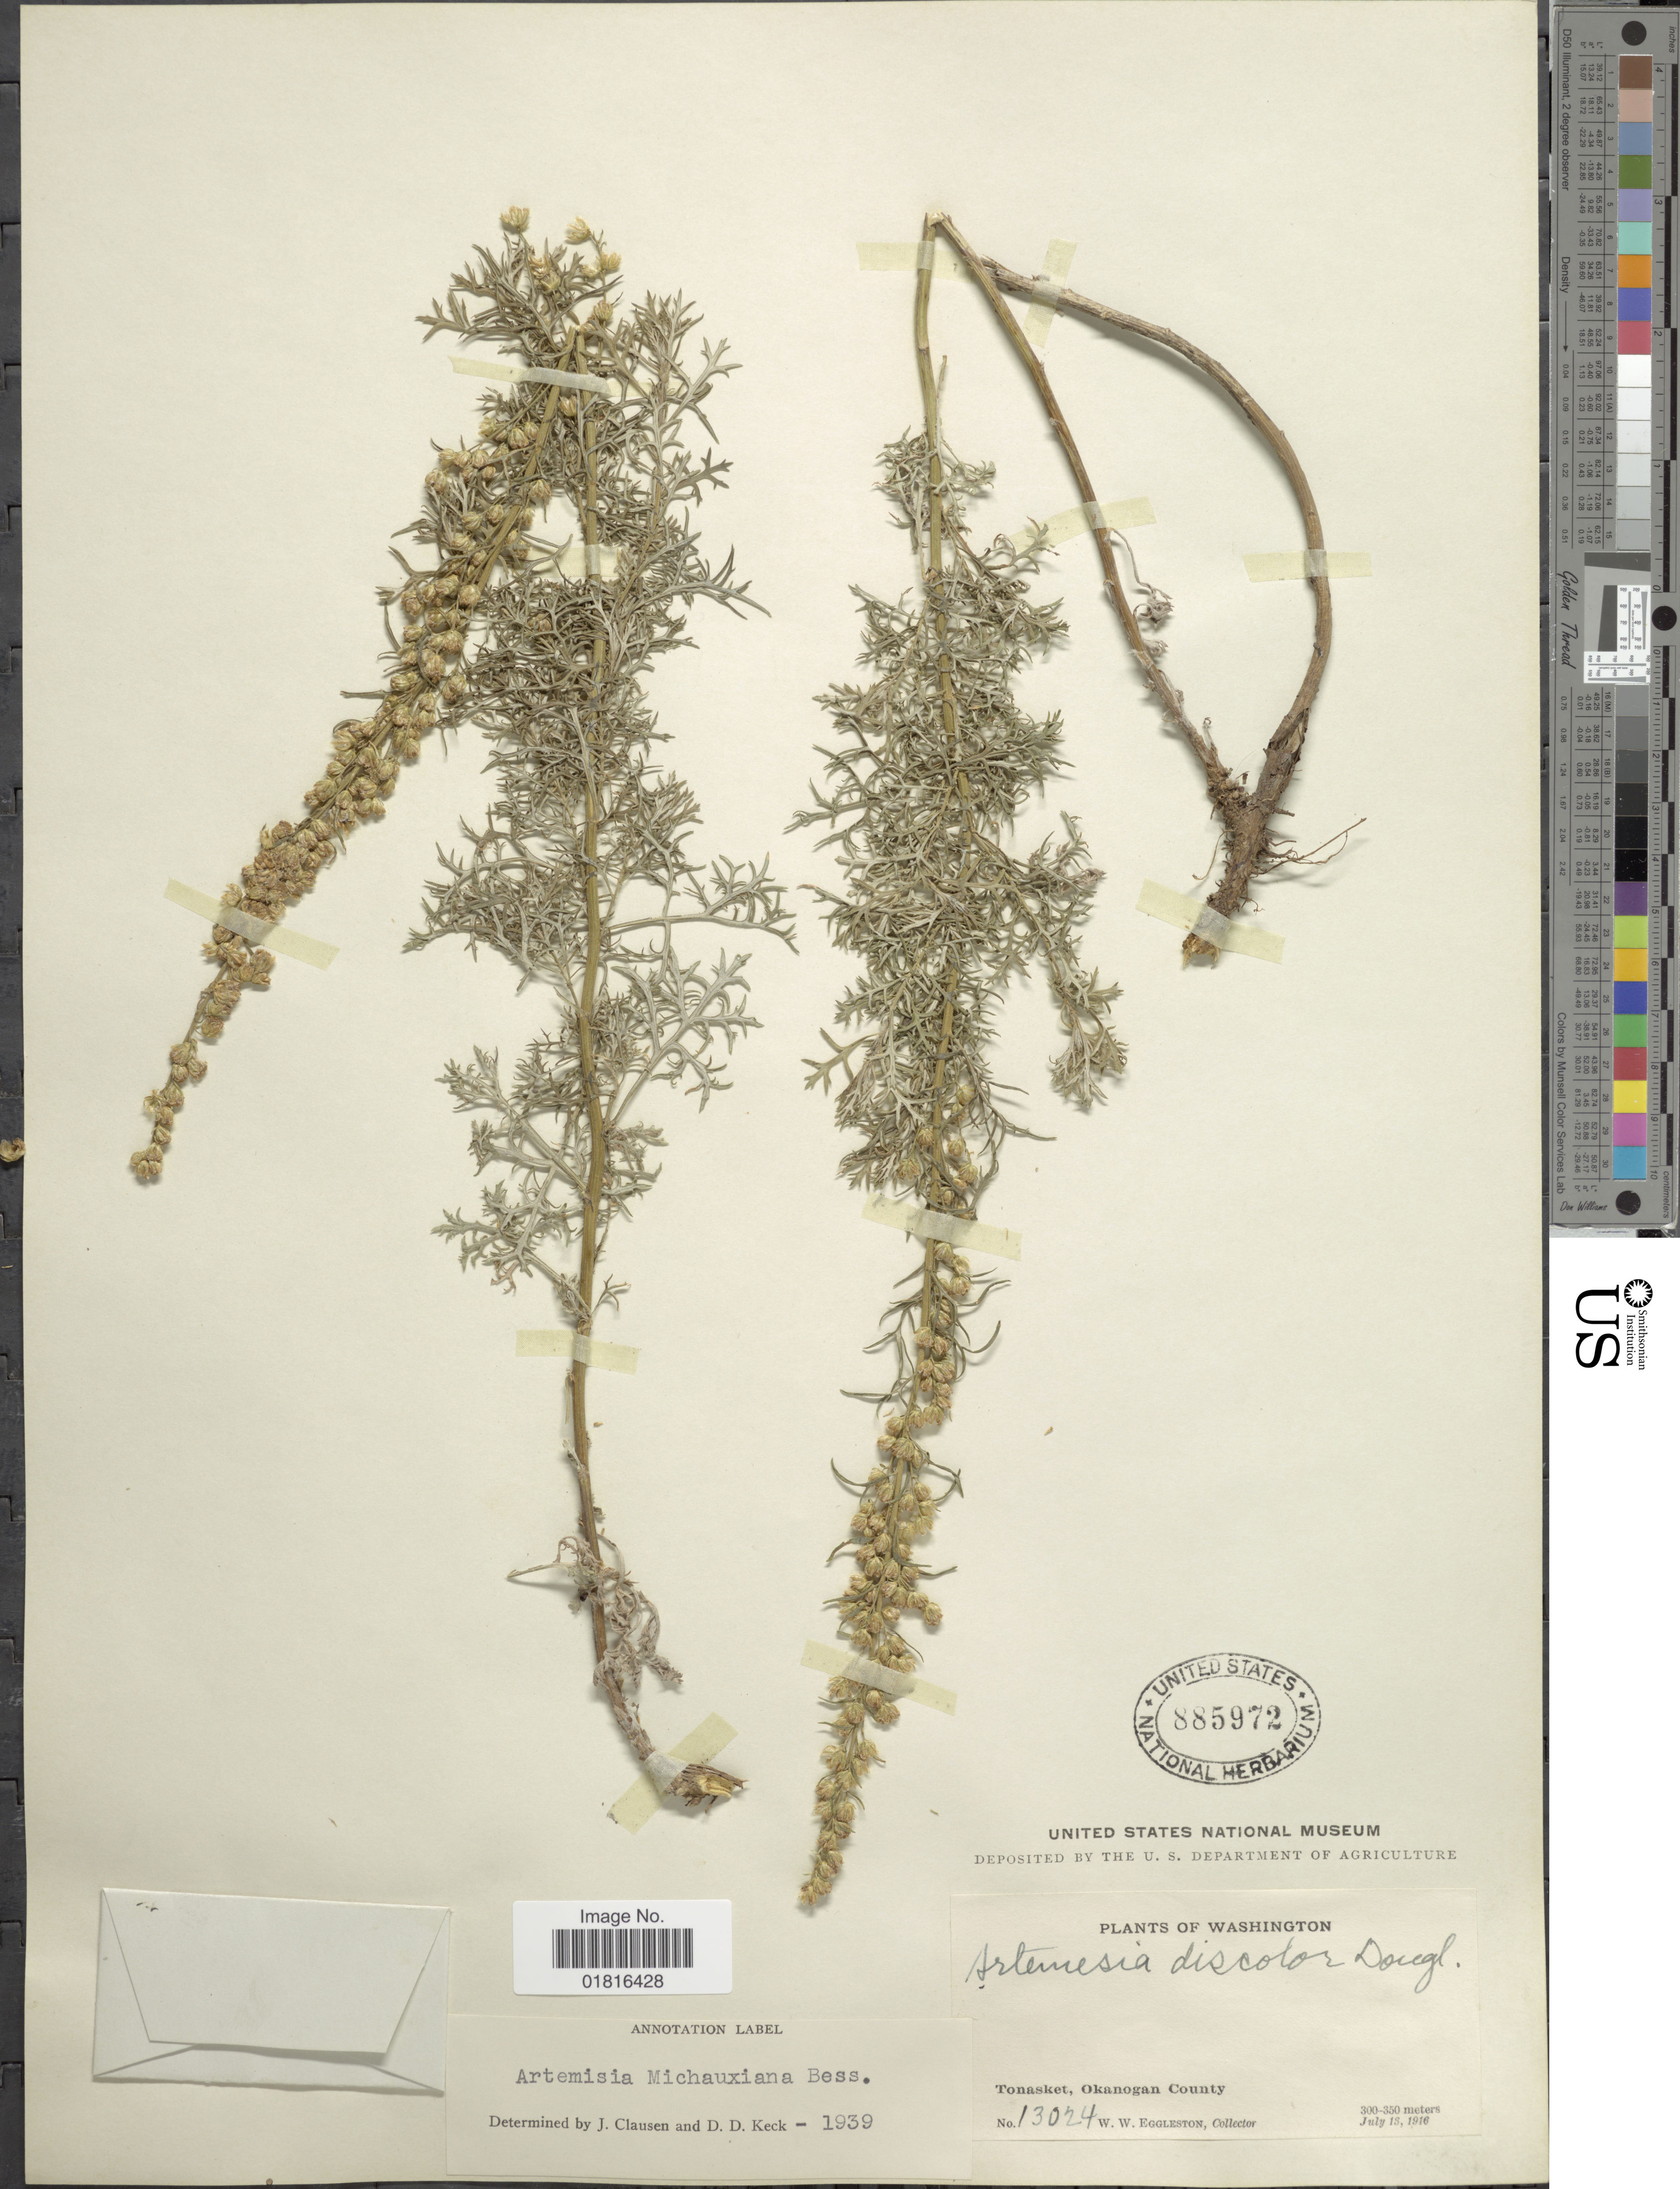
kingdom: Plantae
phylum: Tracheophyta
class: Magnoliopsida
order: Asterales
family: Asteraceae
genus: Artemisia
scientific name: Artemisia michauxiana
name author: Besser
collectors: W. W. Eggleston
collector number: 13024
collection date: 1916-07-13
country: United States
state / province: Washington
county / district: Okanogan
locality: Tonasket, Okanogan County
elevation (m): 300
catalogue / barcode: US 885972